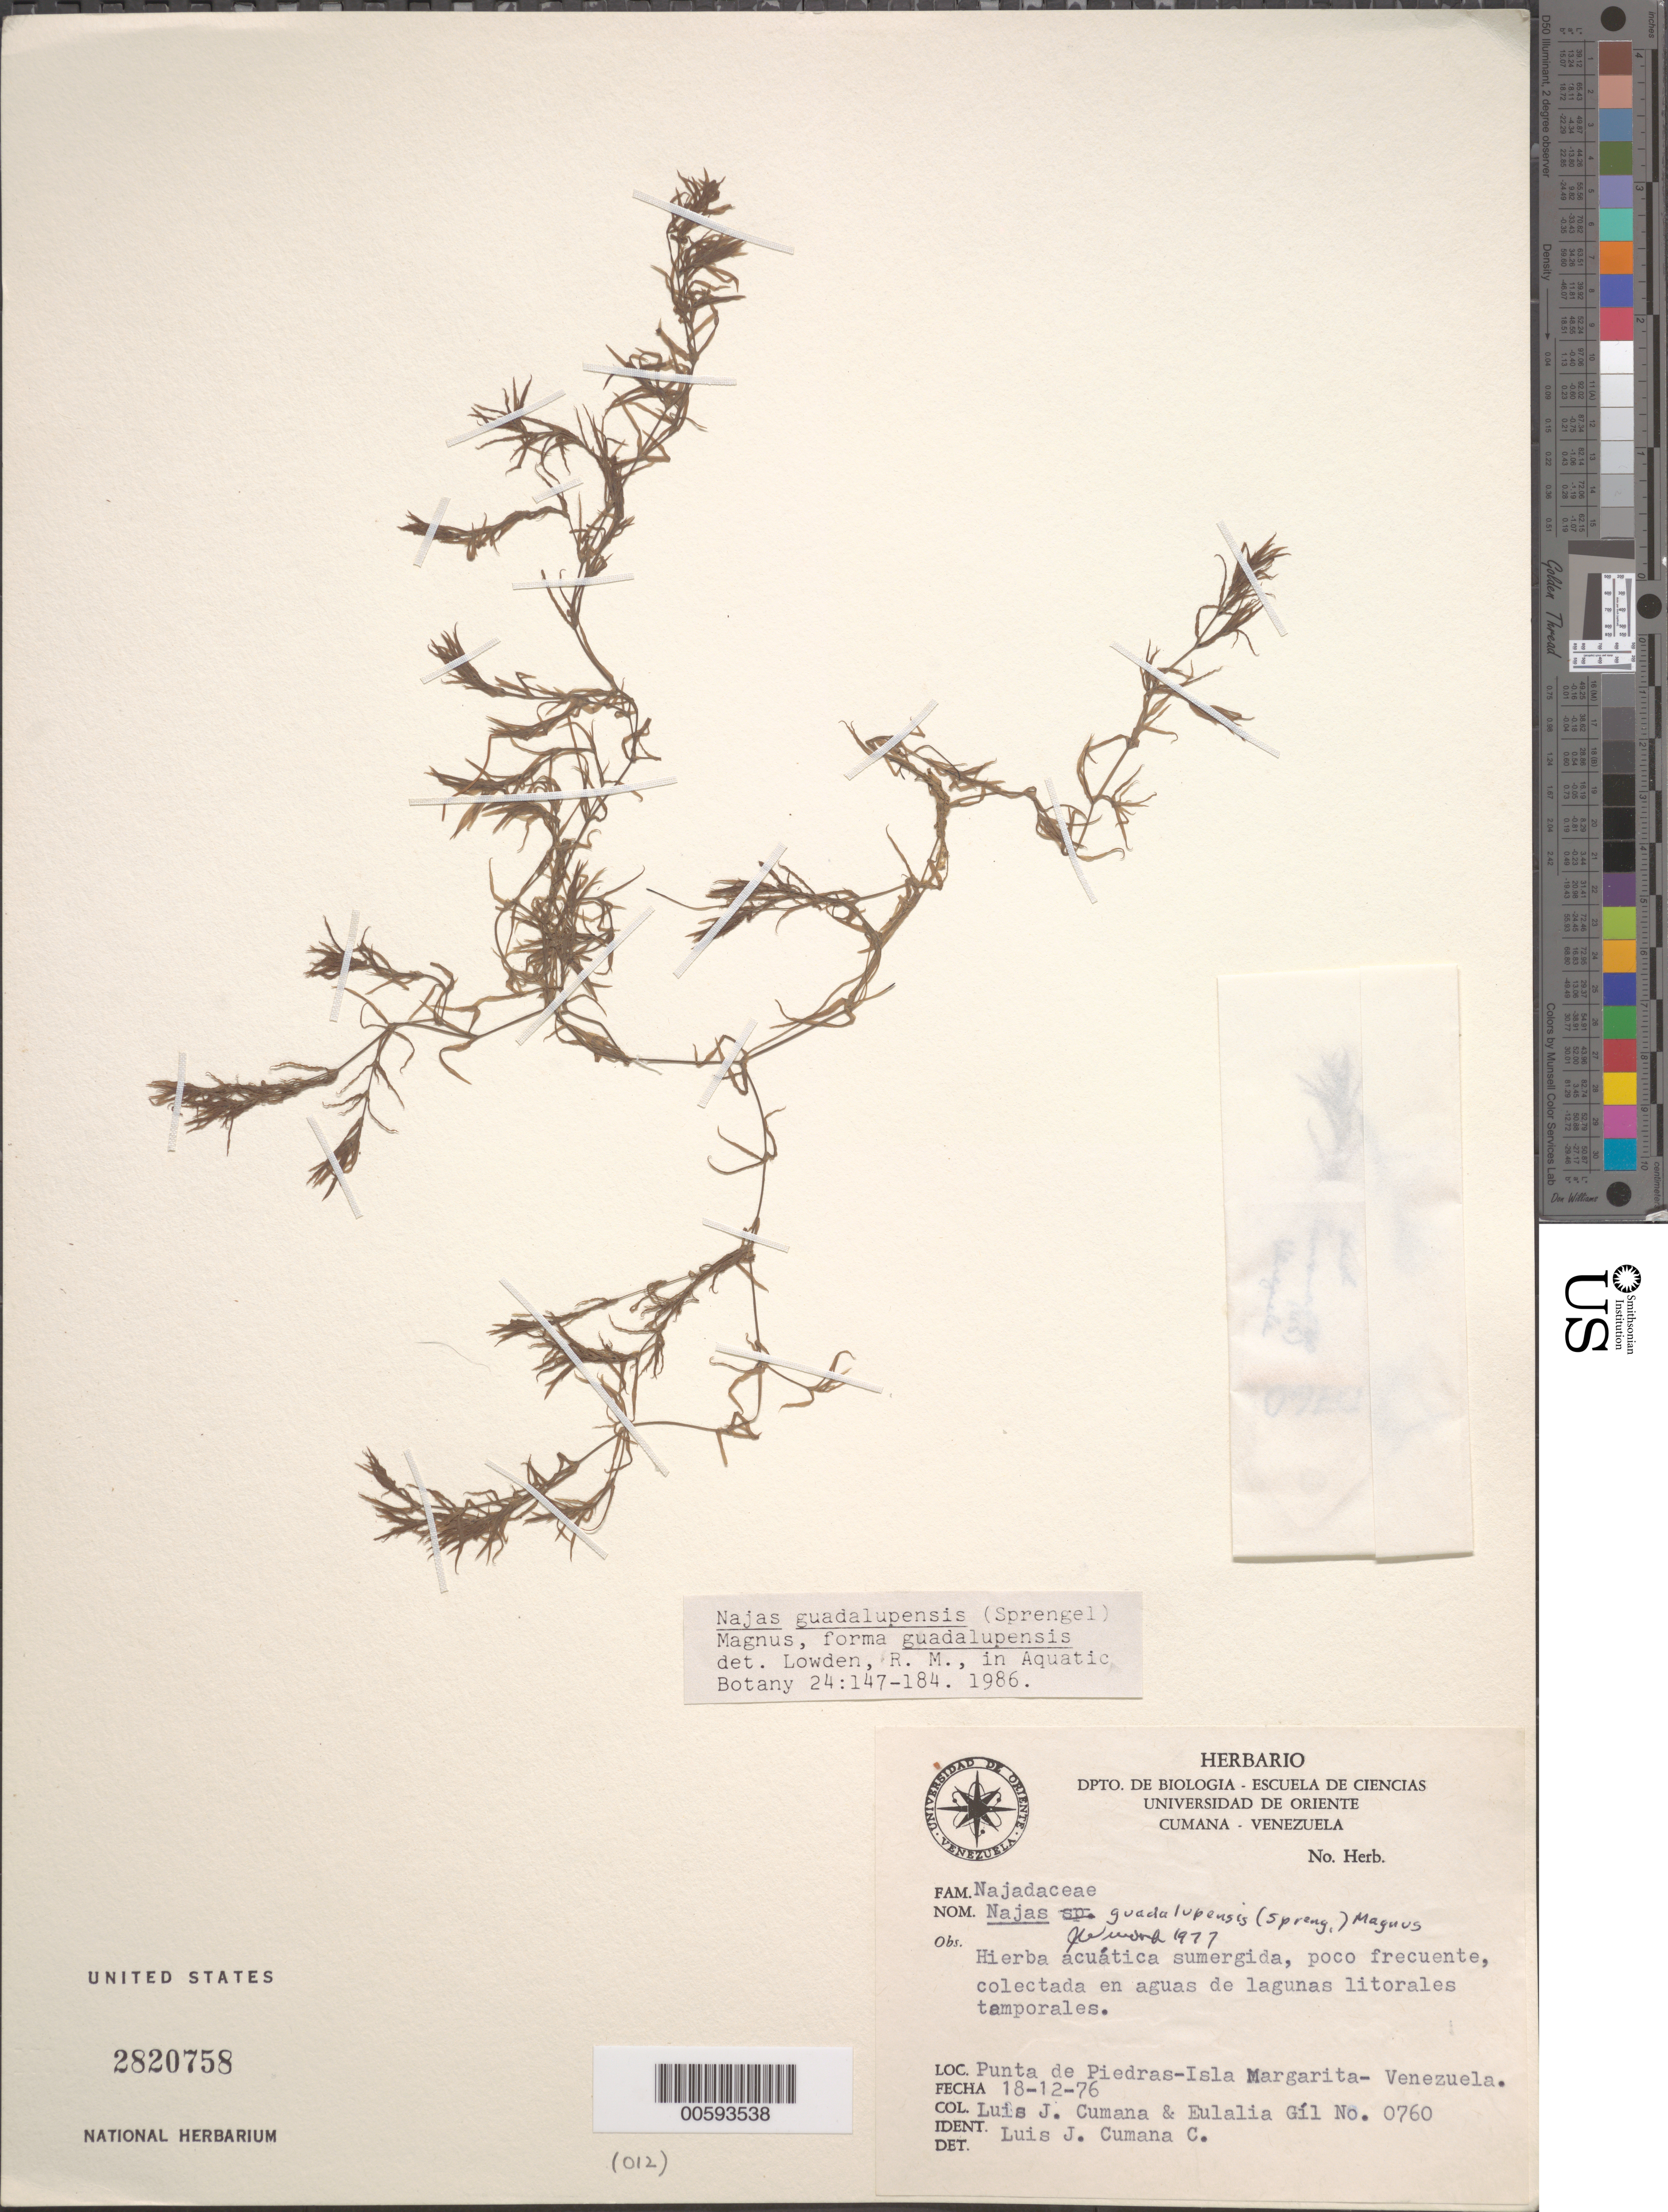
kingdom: Plantae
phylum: Tracheophyta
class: Liliopsida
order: Alismatales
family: Hydrocharitaceae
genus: Najas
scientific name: Najas guadalupensis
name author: (Spreng.) Magnus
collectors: L. J. Cumaná C. & E. Gil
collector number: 0760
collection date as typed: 18 Dec 1976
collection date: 1976-12-18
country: Venezuela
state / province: Nueva Esparta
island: Margarita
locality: Punta de Piedras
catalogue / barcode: US 2820758